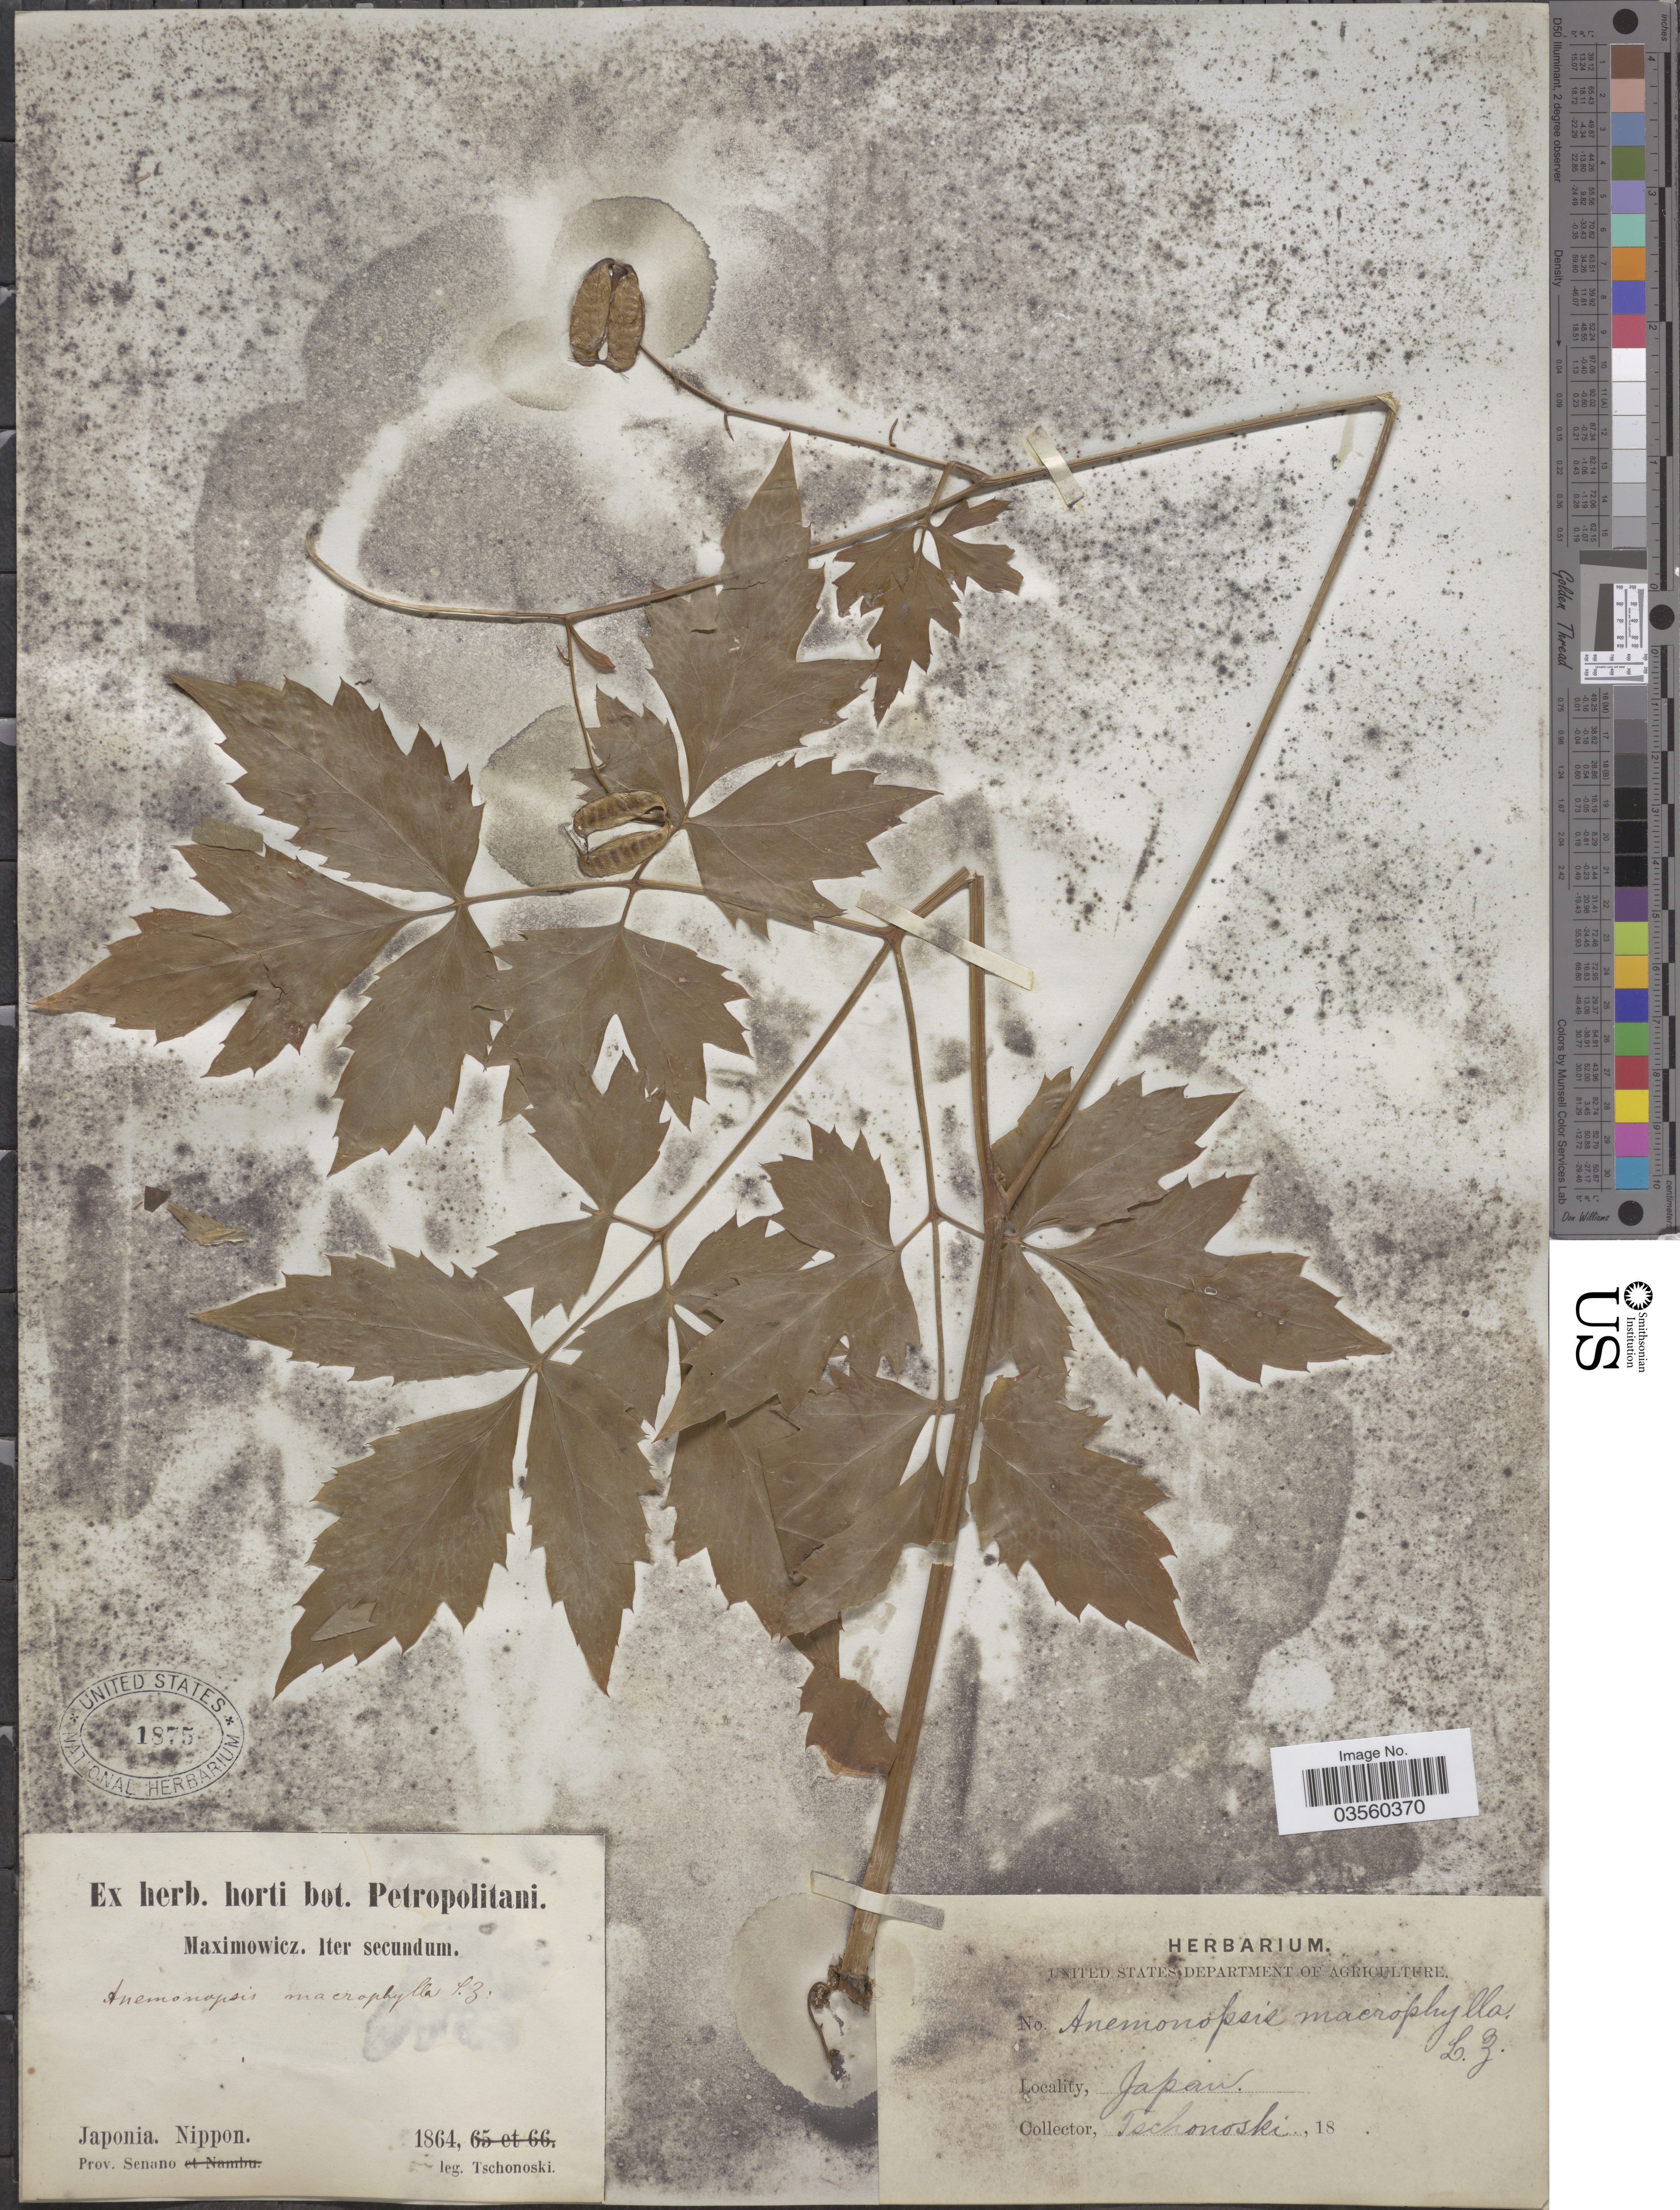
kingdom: Plantae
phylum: Tracheophyta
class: Magnoliopsida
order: Ranunculales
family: Ranunculaceae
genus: Anemonopsis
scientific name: Anemonopsis macrophylla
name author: Siebold & Zucc.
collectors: -. Tschonoski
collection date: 1864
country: Japan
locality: Nippon. Prov. Senano.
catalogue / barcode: US 1875